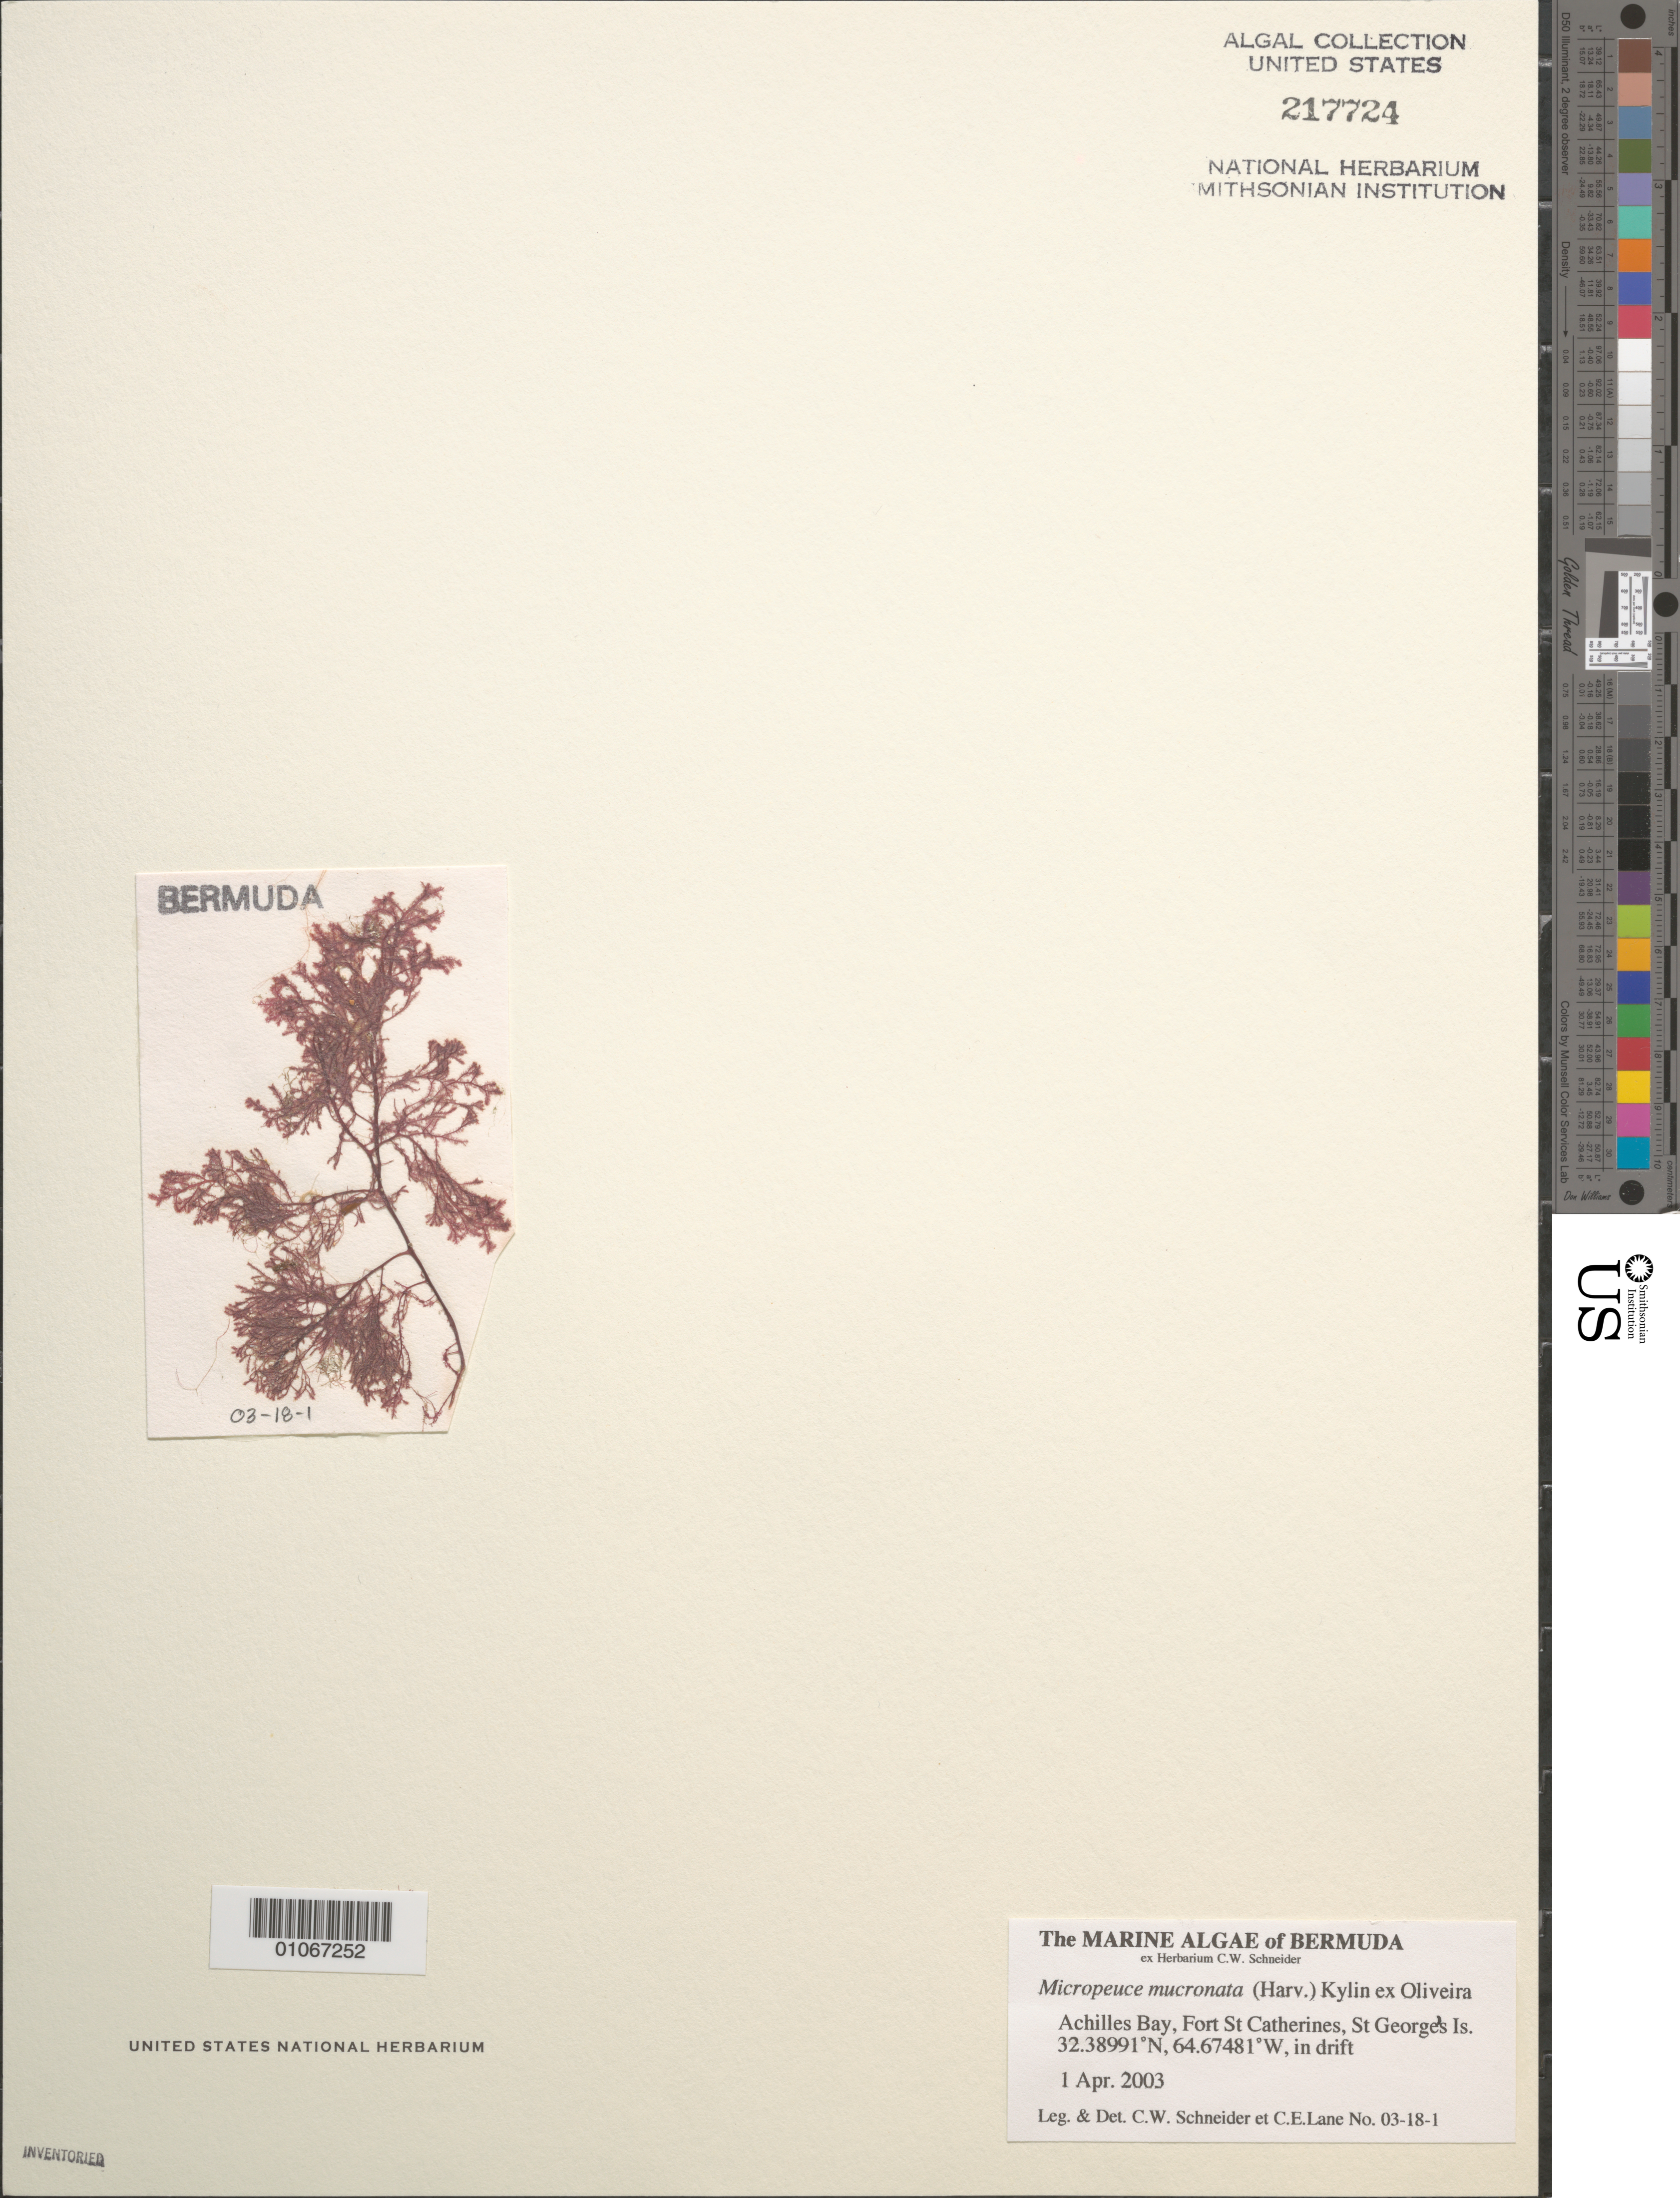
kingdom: Plantae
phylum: Rhodophyta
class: Florideophyceae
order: Ceramiales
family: Rhodomelaceae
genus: Heterodasya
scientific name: Heterodasya mucronata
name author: (Harv.) M.J. Wynne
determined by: Algae name updating Project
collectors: C. W. Schneider & C. E. Lane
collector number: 03-18-1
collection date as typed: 01 Apr 2003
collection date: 2003-04-01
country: Bermuda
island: St. George's Island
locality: Achilles Bay, Fort St. Catherines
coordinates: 32.38991 N, 64.67481 W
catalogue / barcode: US 217724